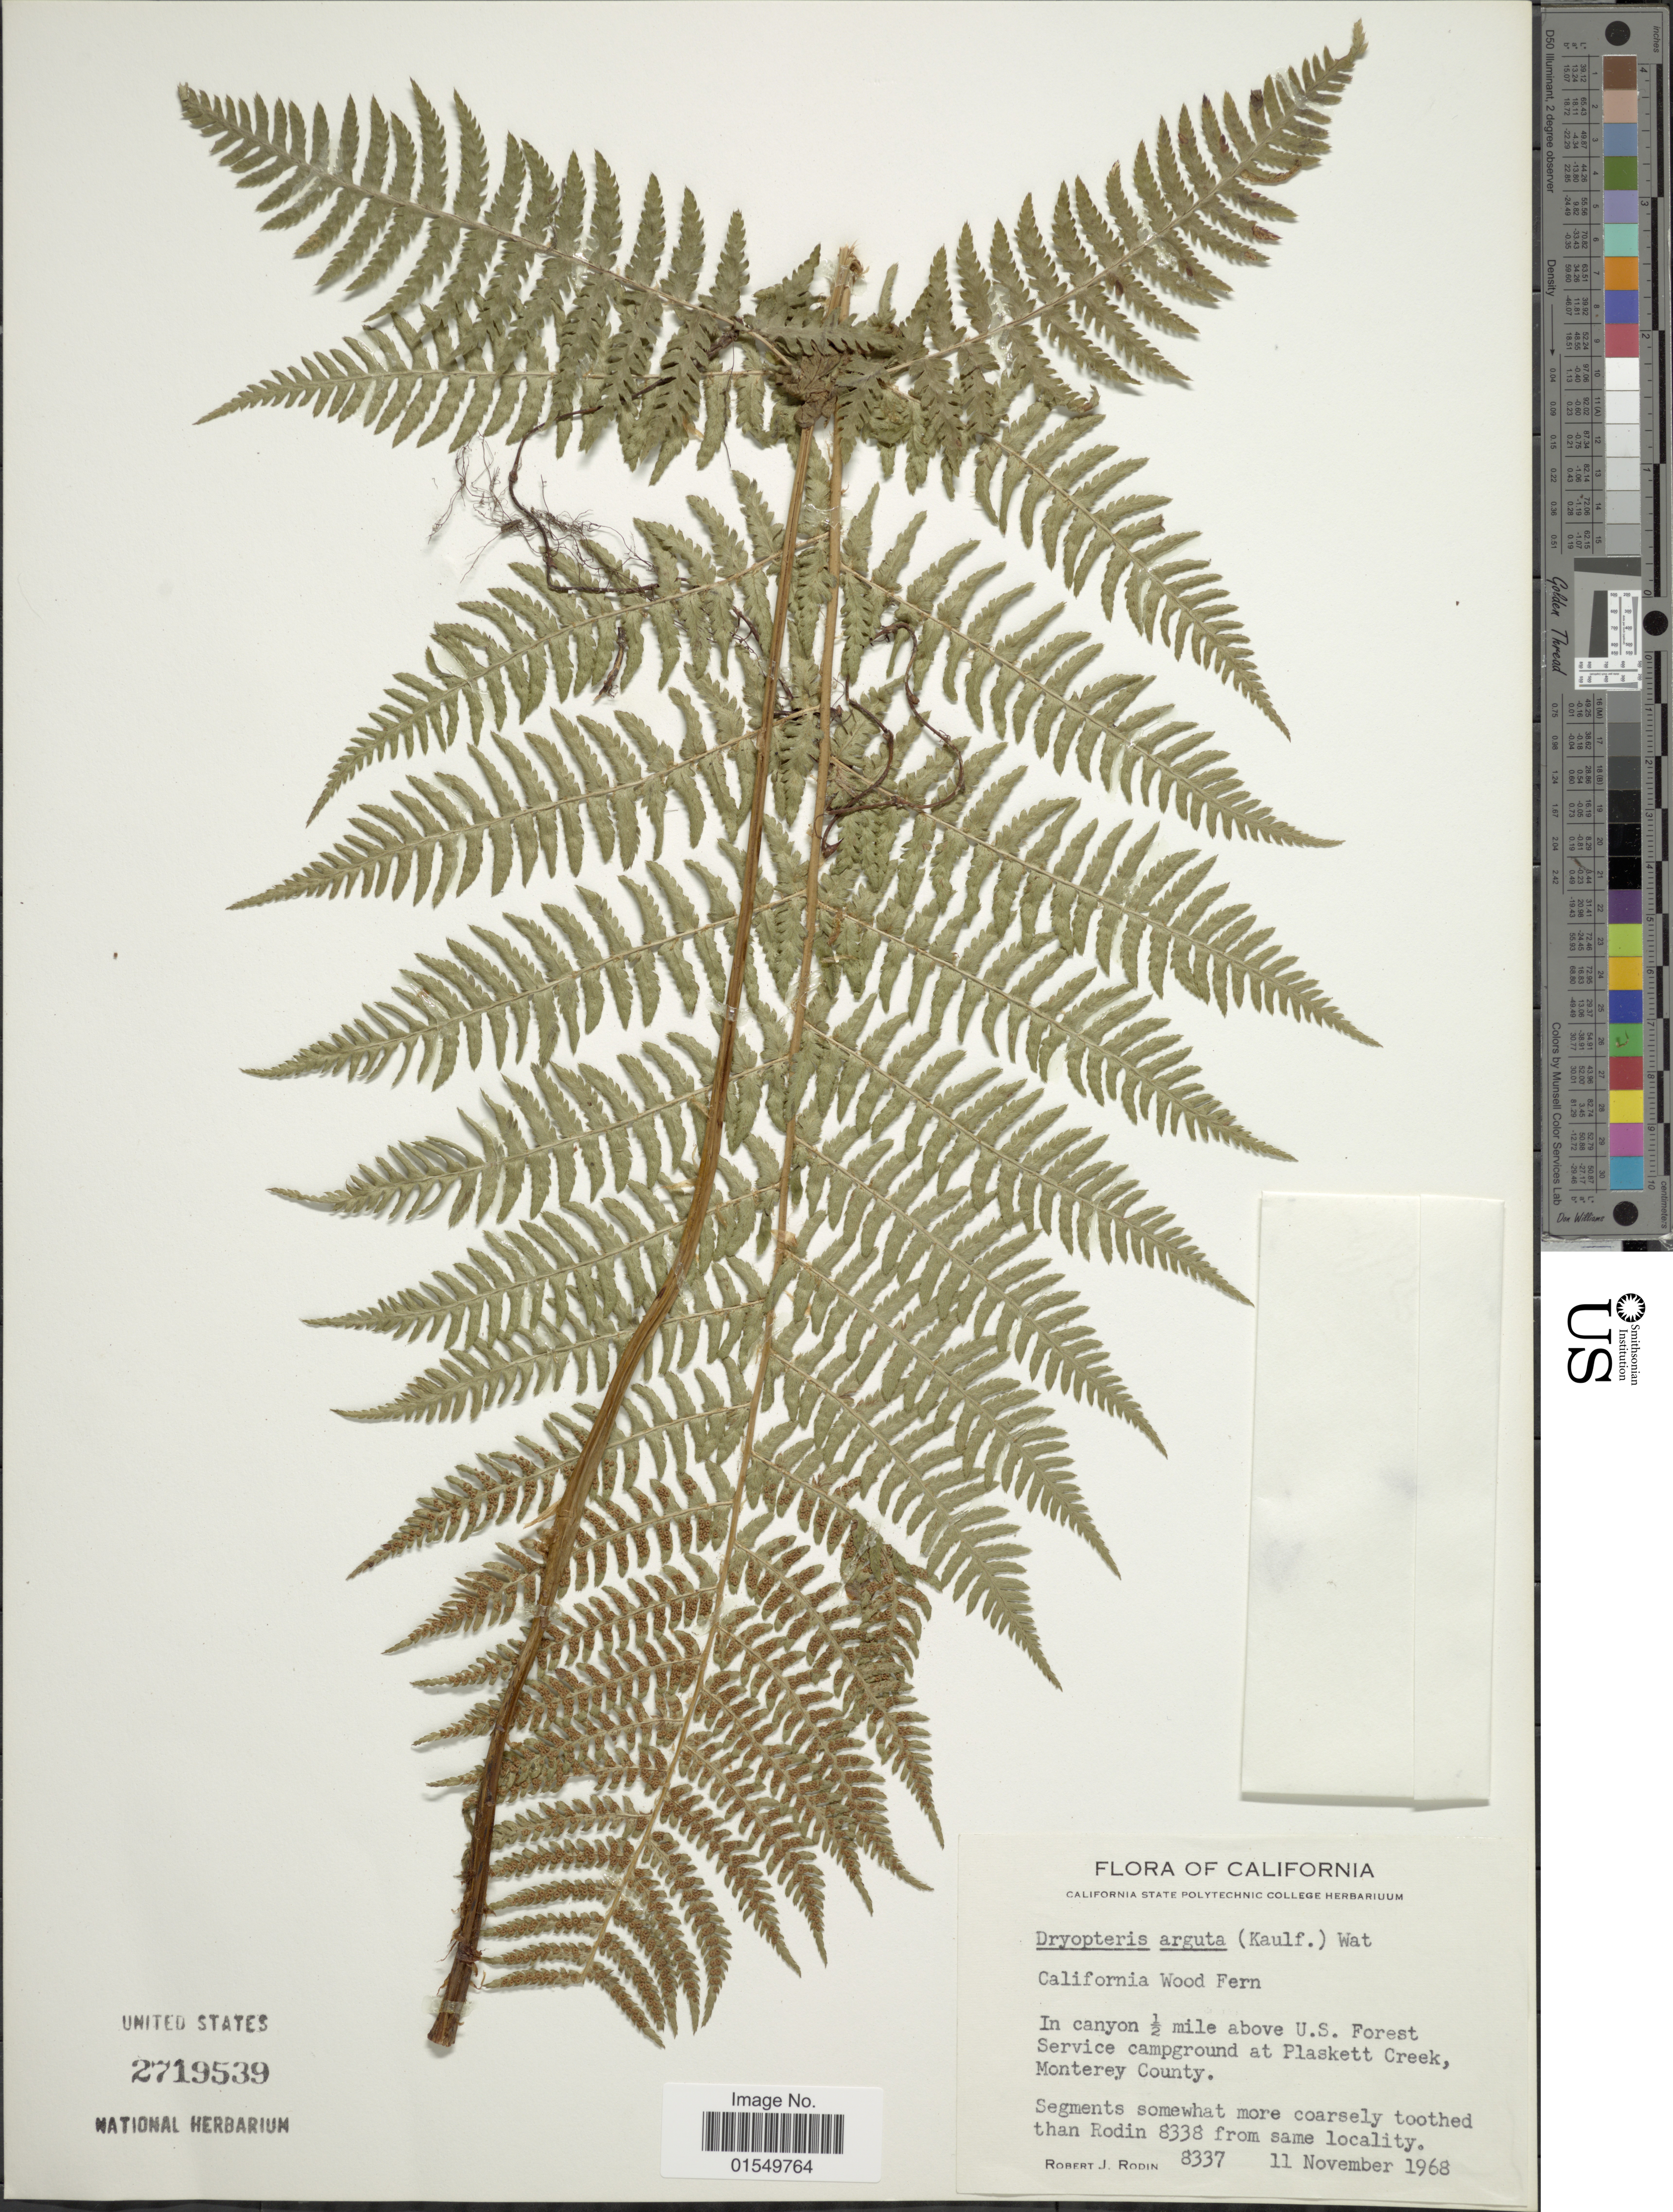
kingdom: Plantae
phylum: Tracheophyta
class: Polypodiopsida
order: Polypodiales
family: Dryopteridaceae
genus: Dryopteris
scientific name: Dryopteris arguta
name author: (Kaulf.) Maxon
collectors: R. J. Rodin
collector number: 8337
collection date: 1968-11-11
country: United States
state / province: California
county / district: Monterey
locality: In canyon 1/2 mile above U. S. Forest Service campground at Plaskett Creek, Monterey County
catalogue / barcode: US 2719539